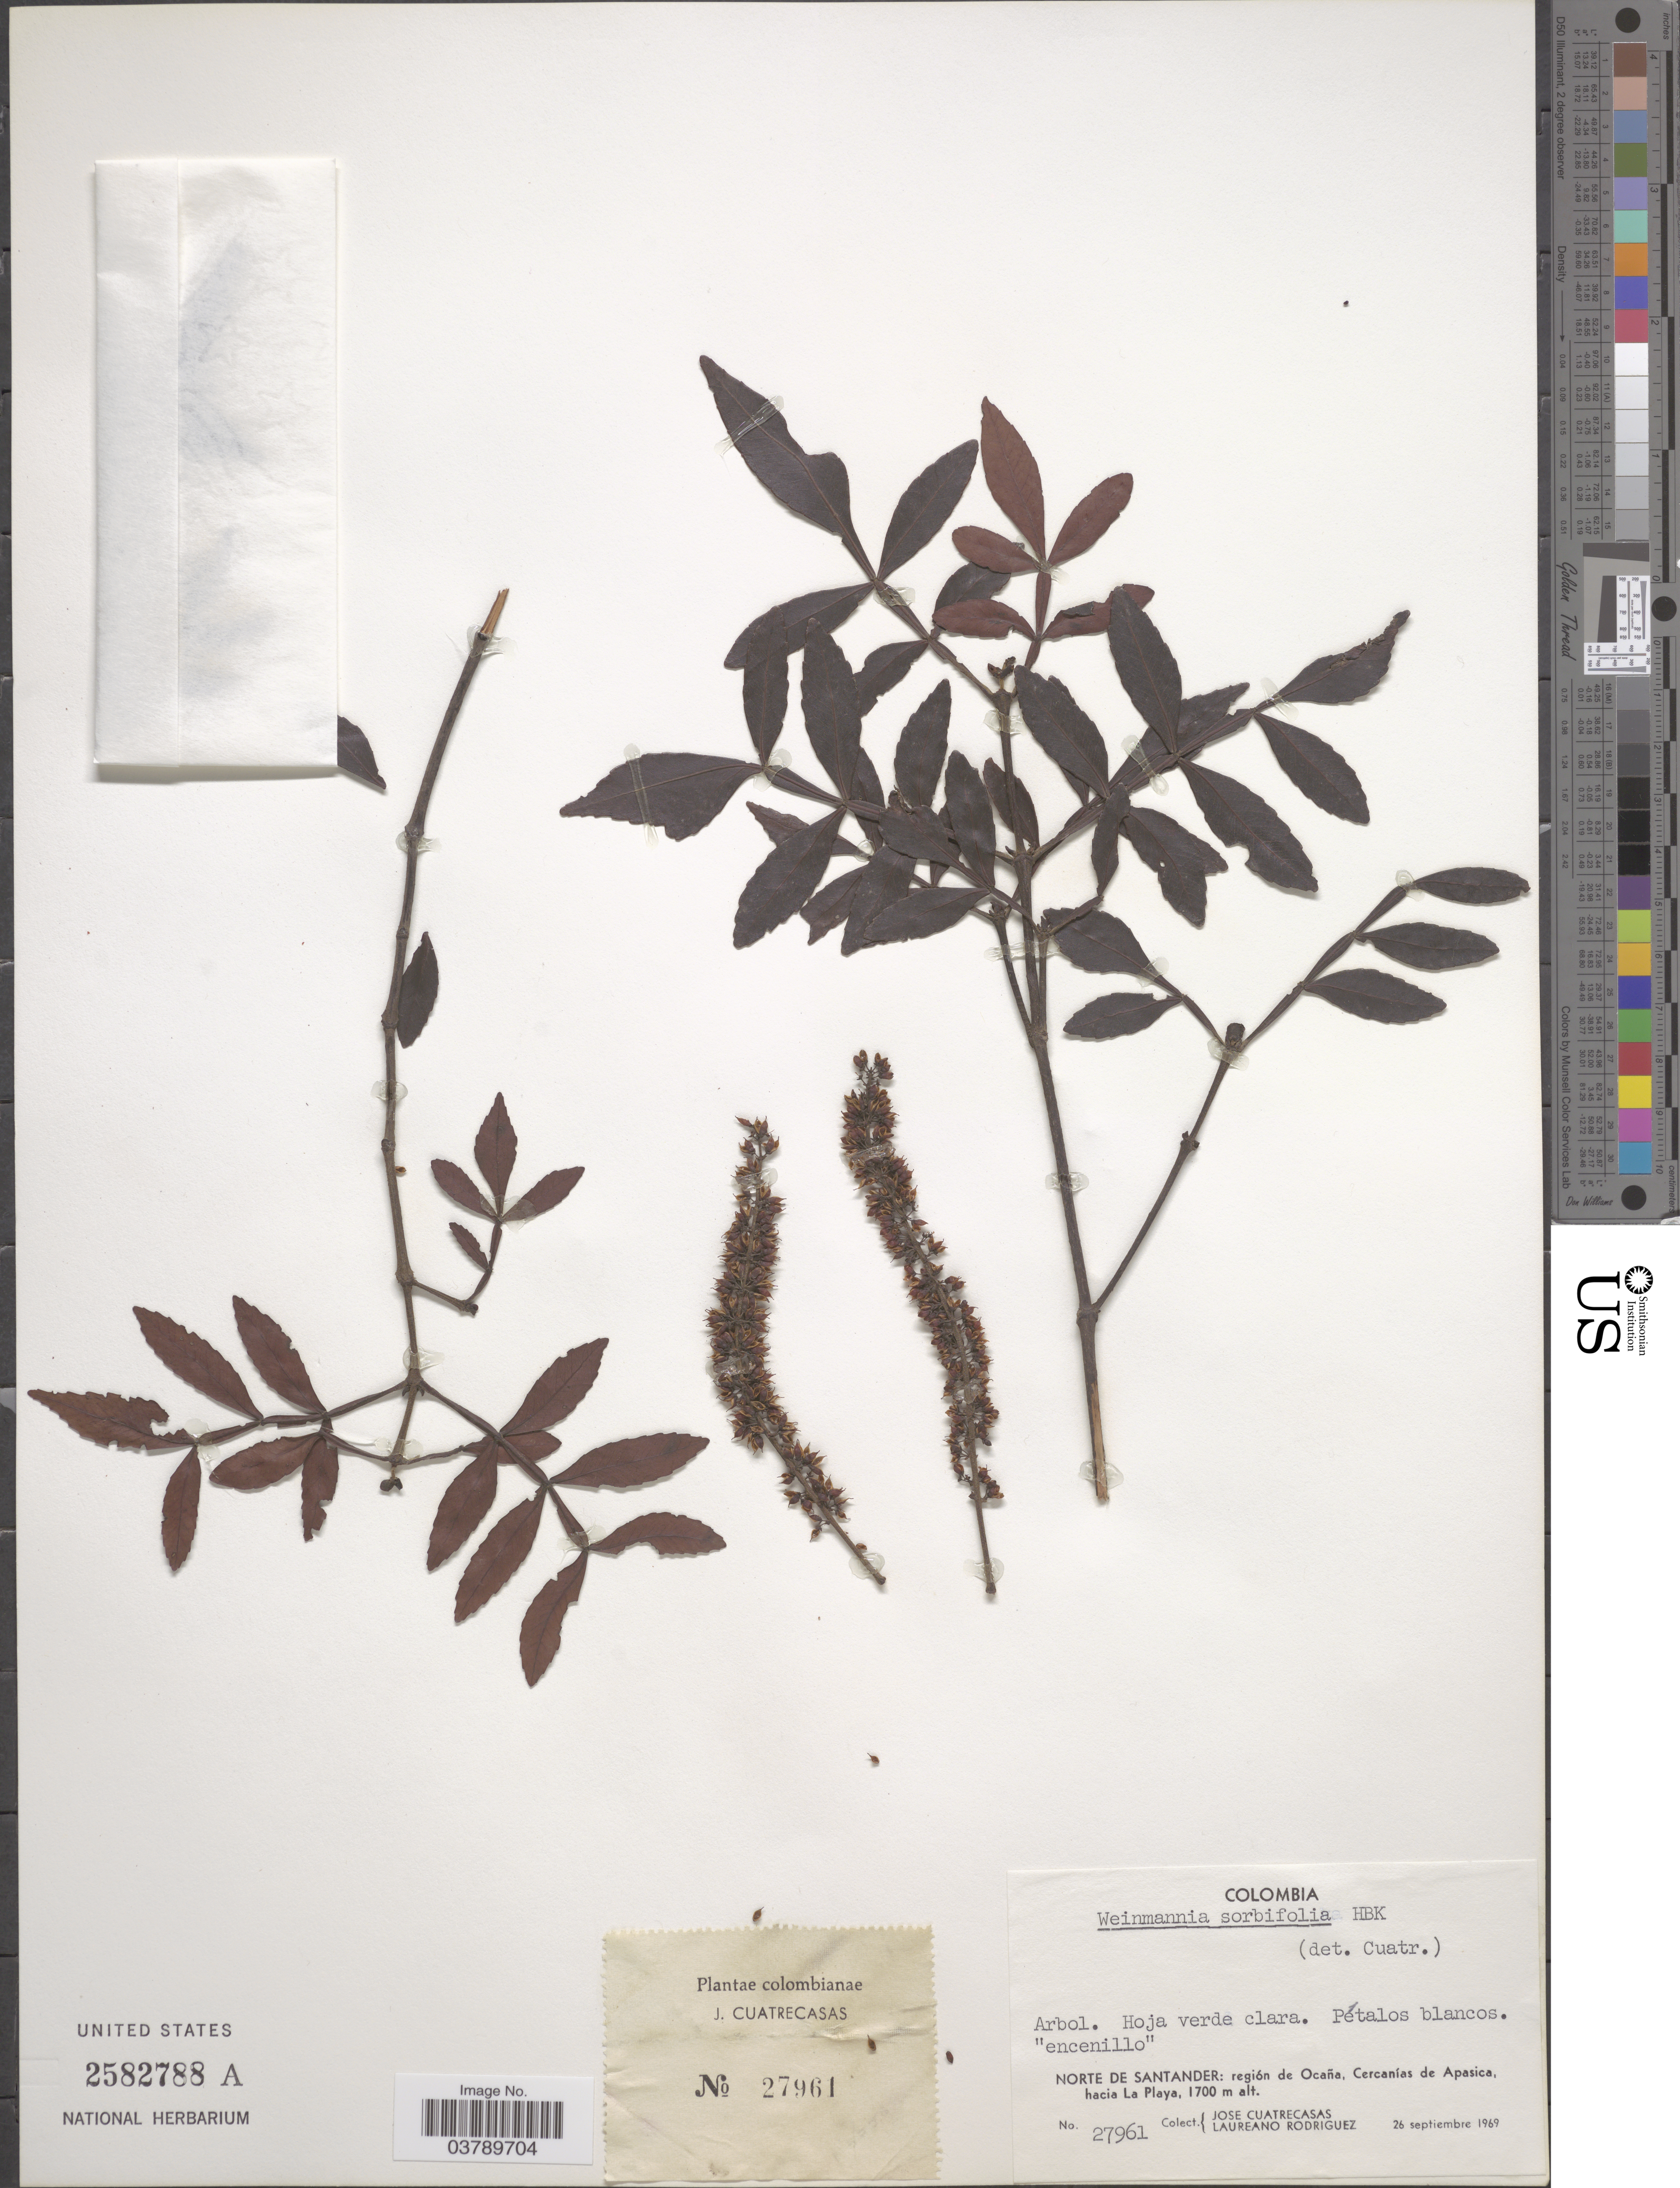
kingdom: Plantae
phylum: Tracheophyta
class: Magnoliopsida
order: Oxalidales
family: Cunoniaceae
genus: Weinmannia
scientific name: Weinmannia sorbifolia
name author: Kunth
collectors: J. Cuatrecasas & L. Rodriguez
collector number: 27961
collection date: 1969-09-26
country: Colombia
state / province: Norte de Santander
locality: Región de Ocaña, Cercanías de Apasica, hacia La Playa.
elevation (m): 1700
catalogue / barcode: US 2582788A